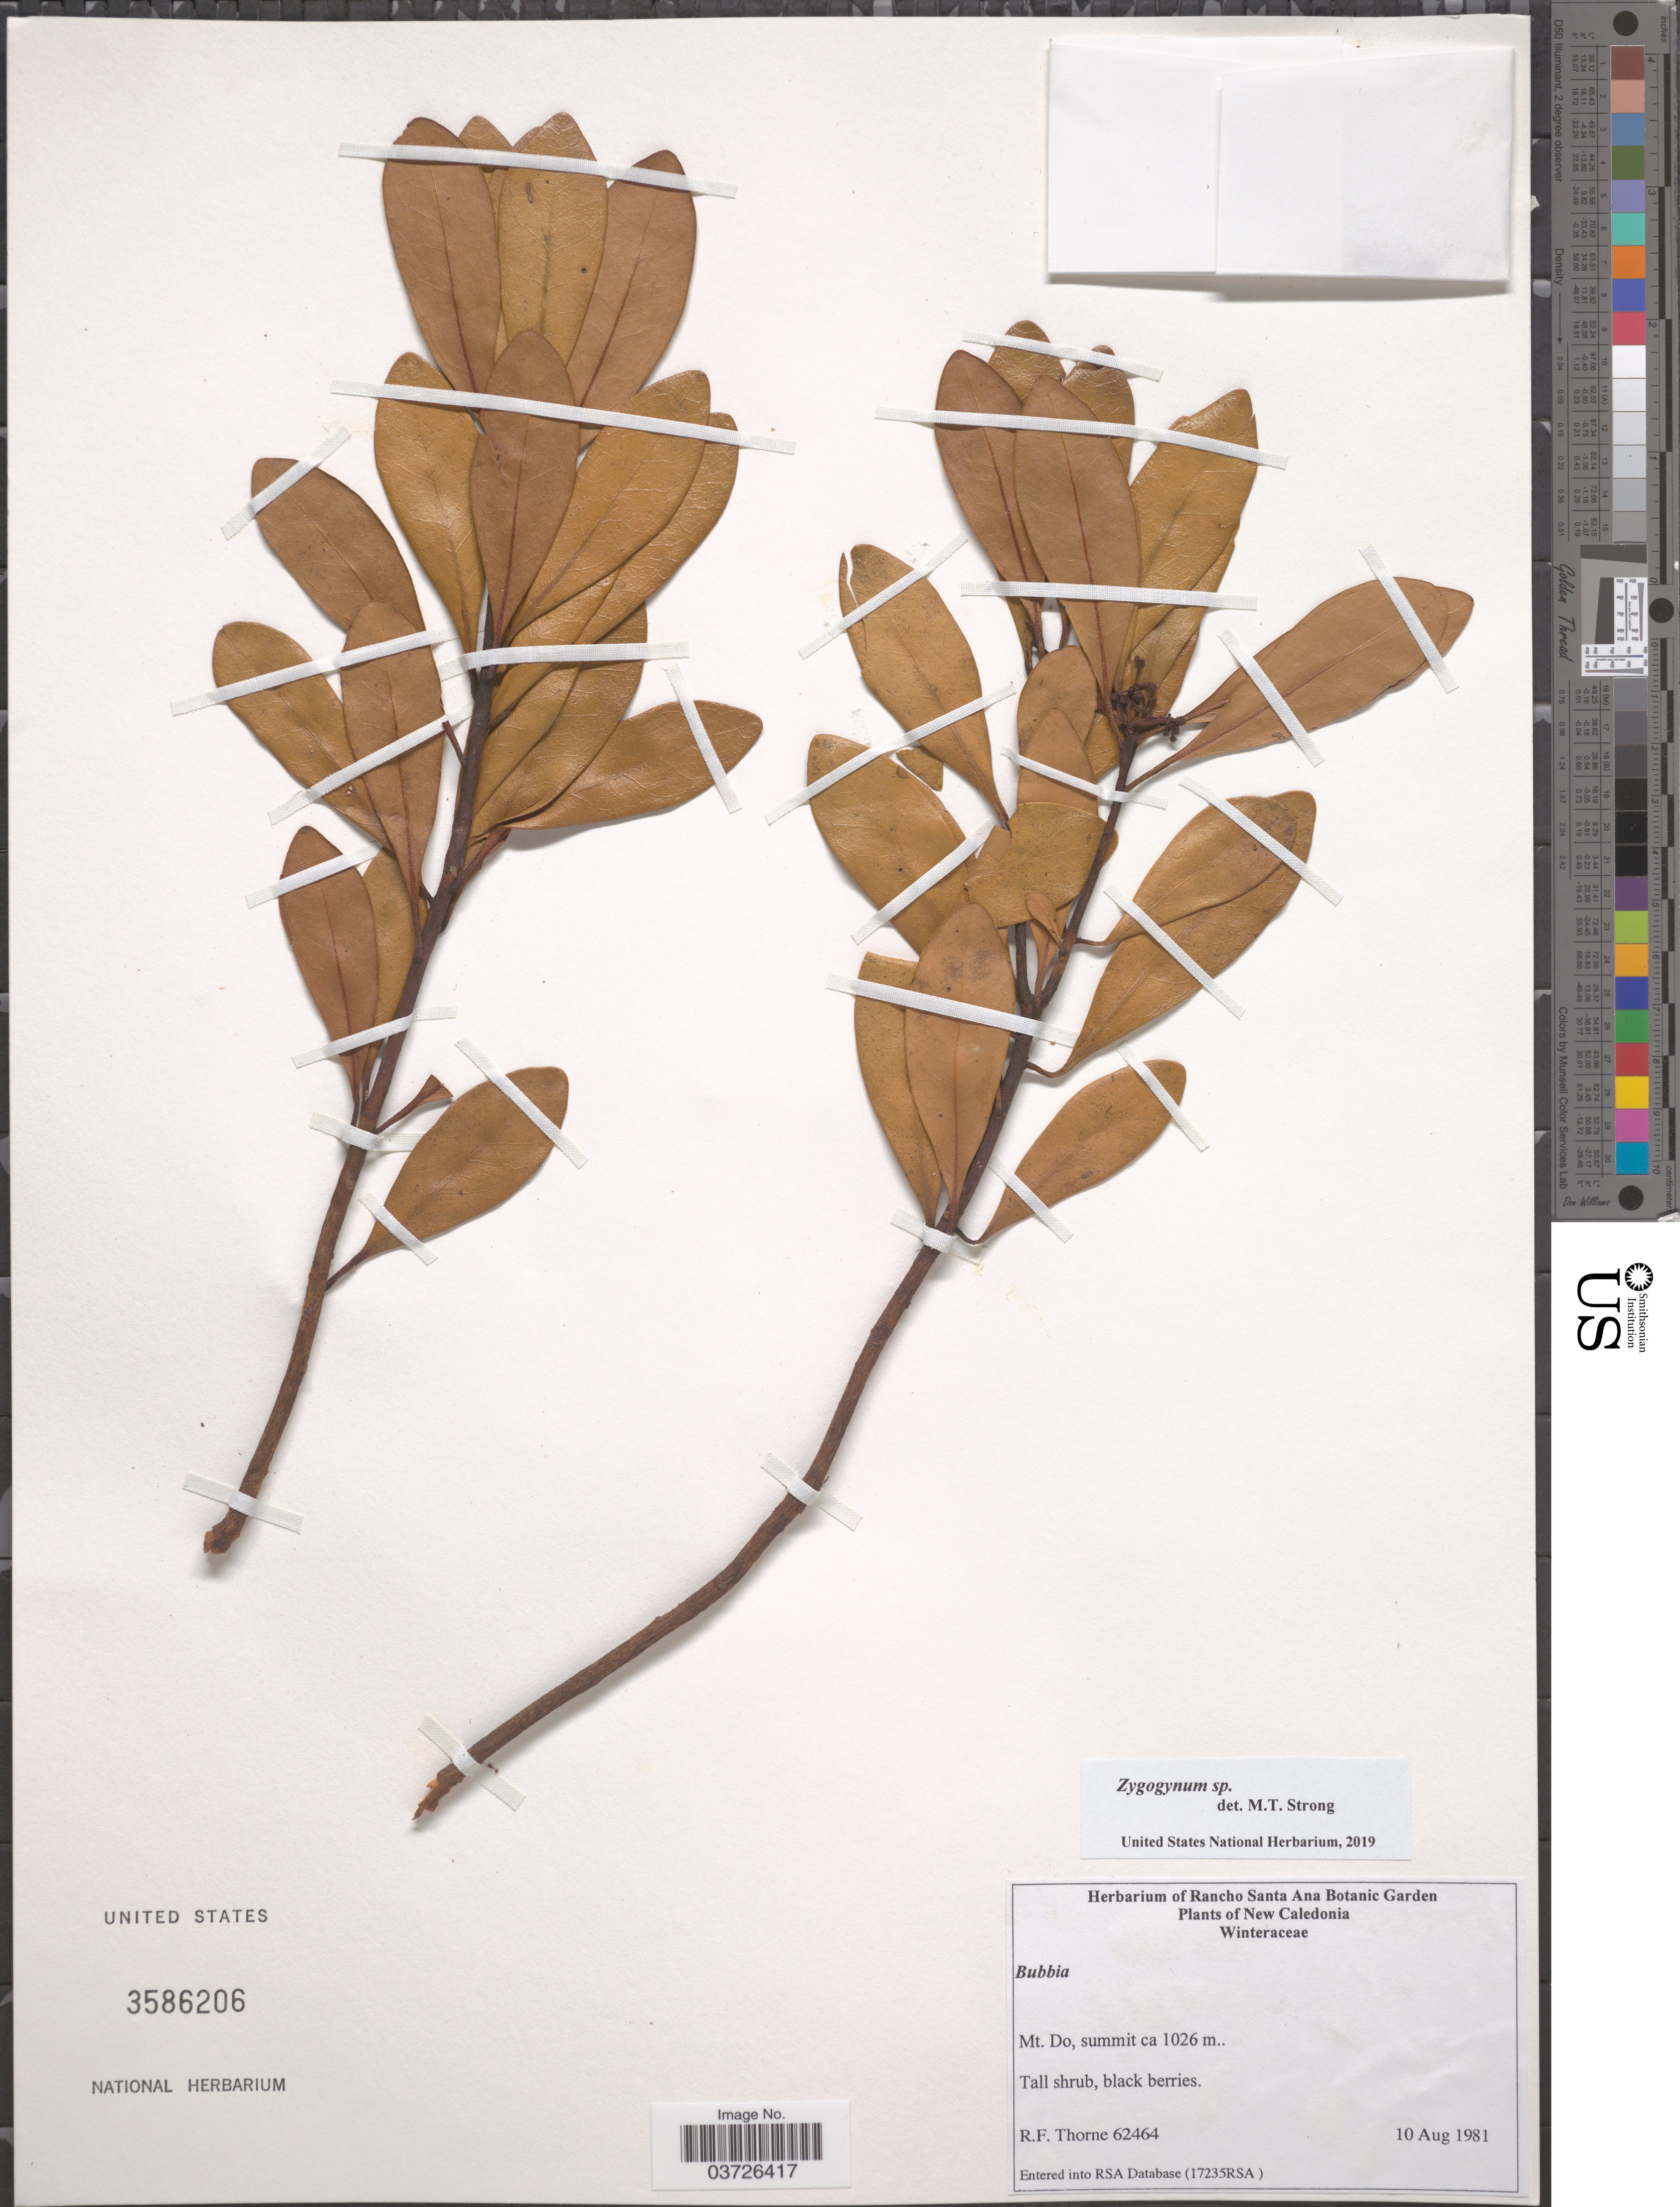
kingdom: Plantae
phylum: Tracheophyta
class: Magnoliopsida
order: Canellales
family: Winteraceae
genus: Zygogynum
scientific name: Zygogynum sp.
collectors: R. Thorne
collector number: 62464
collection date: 1981-08-10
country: New Caledonia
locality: Mt. Do, summit.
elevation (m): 1026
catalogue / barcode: US 3586206